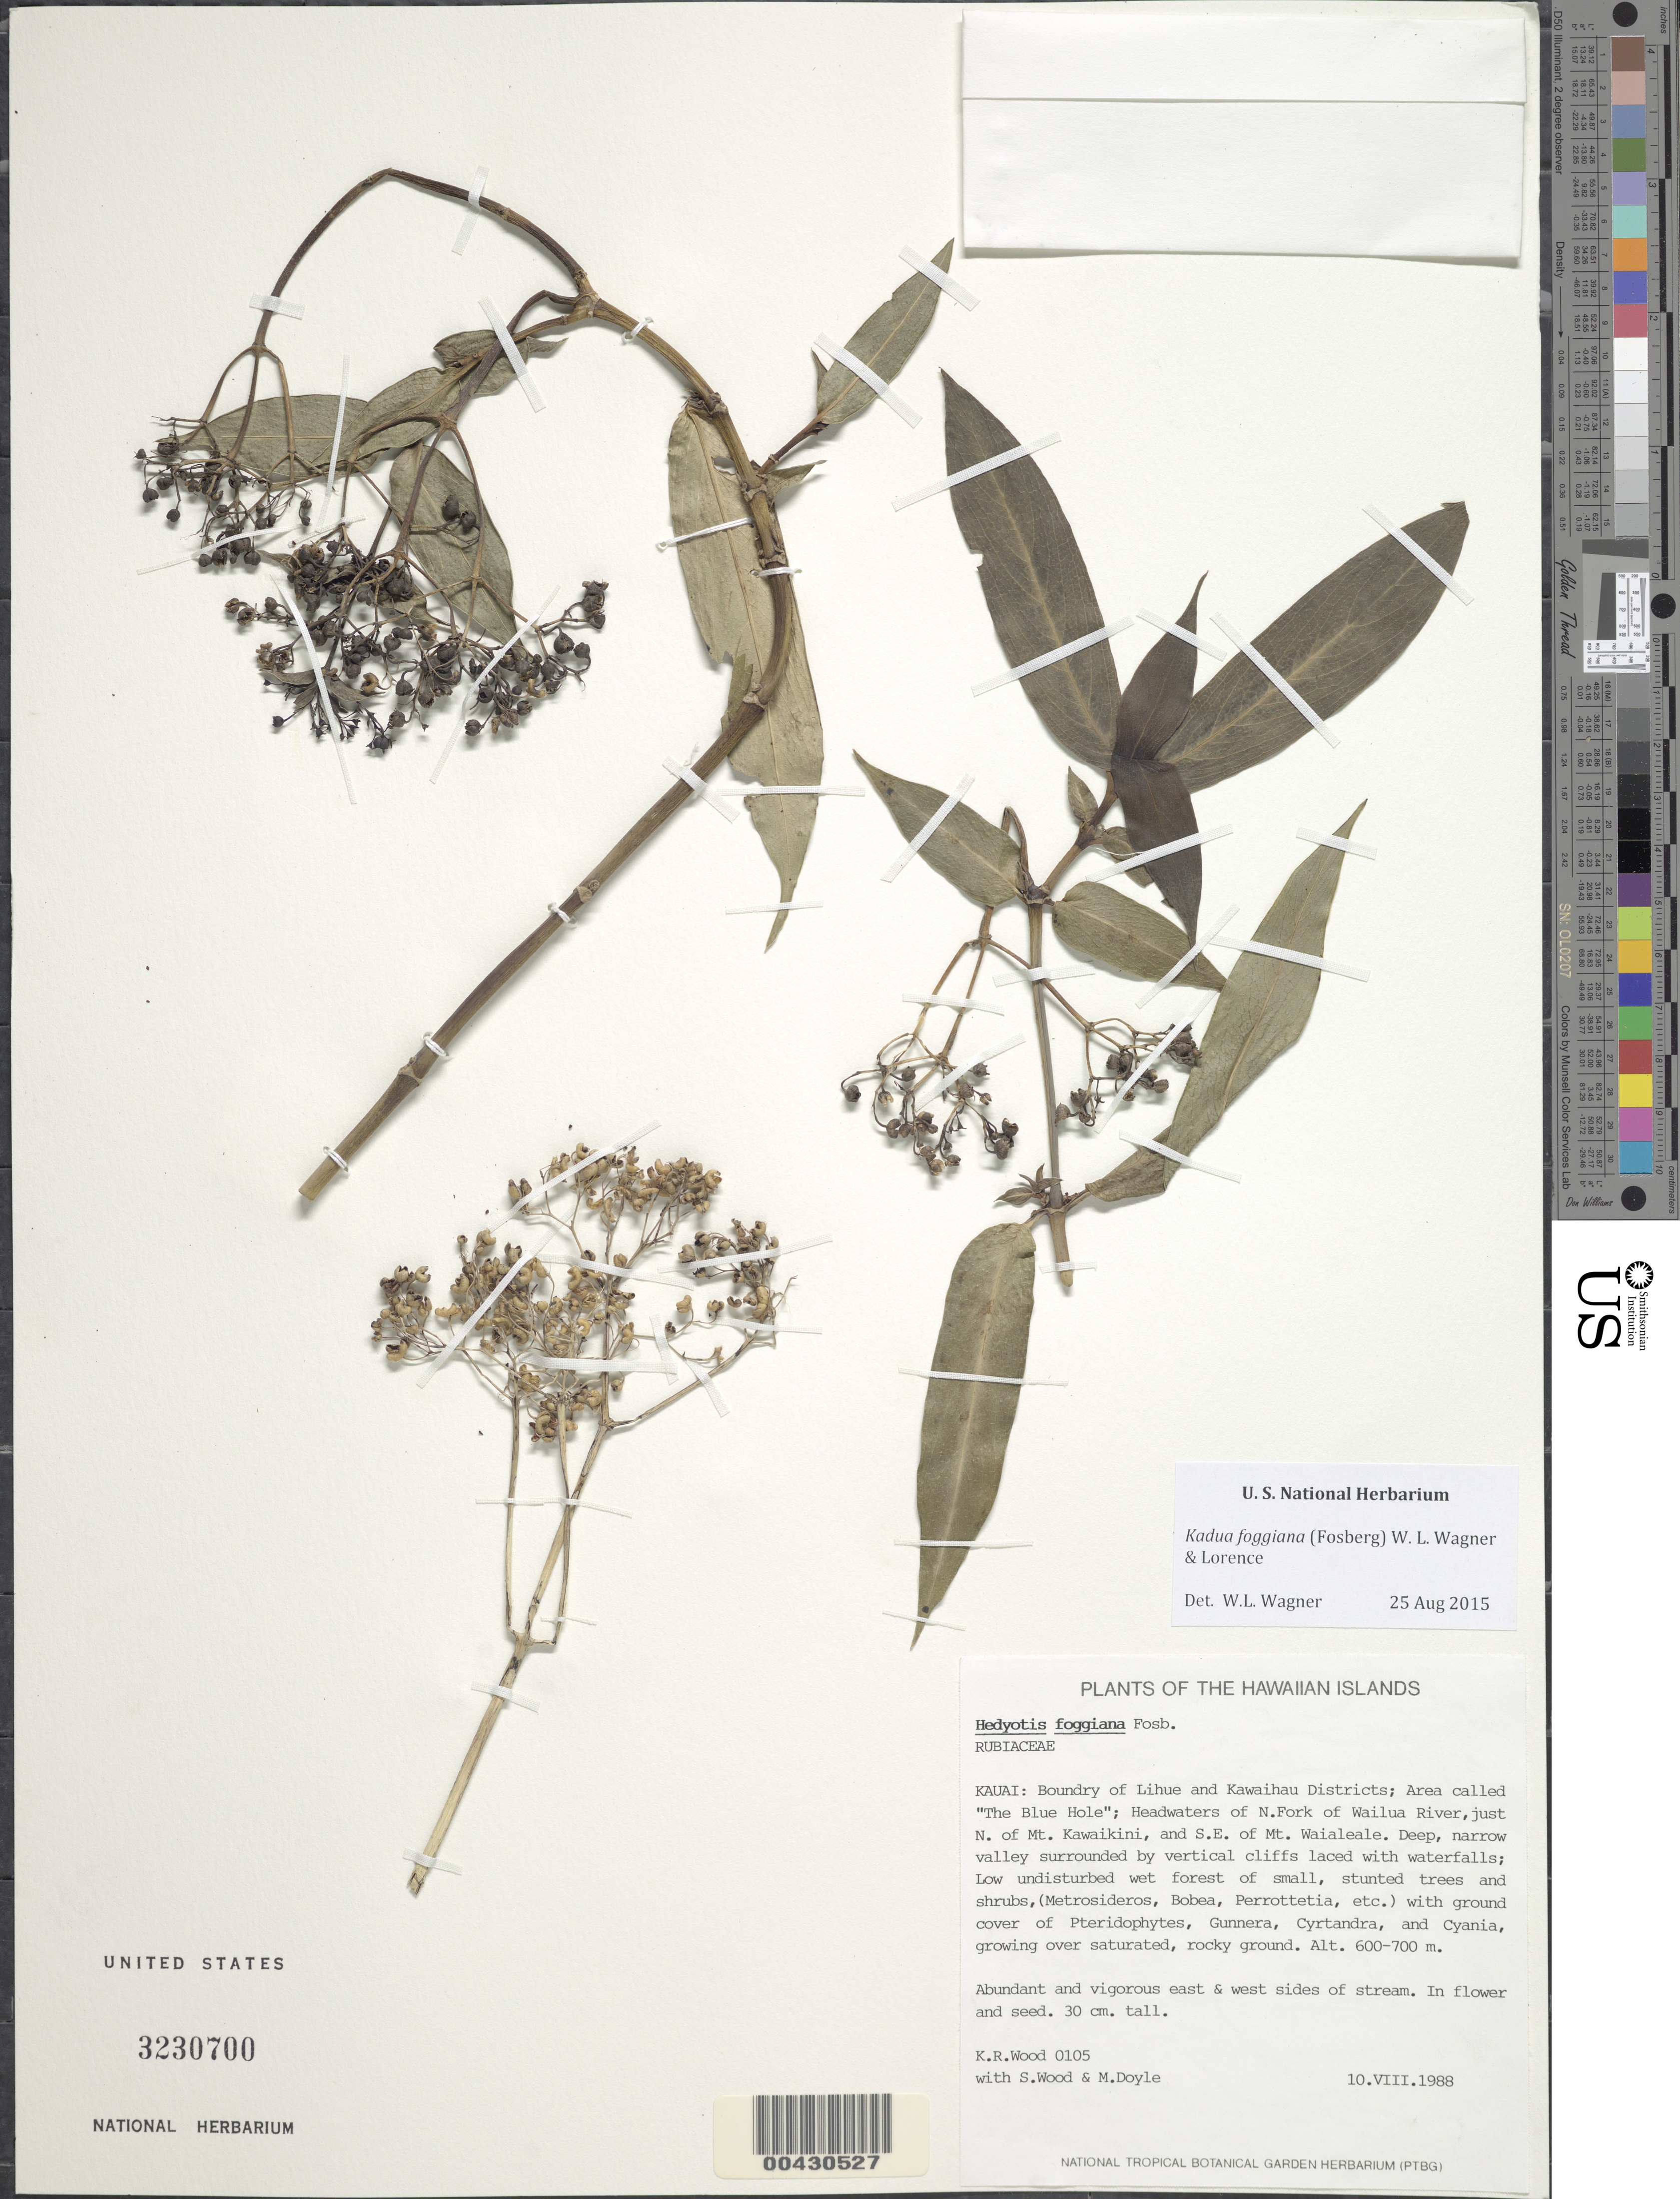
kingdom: Plantae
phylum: Tracheophyta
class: Magnoliopsida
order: Gentianales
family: Rubiaceae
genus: Kadua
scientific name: Kadua foggiana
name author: (Fosberg) W.L. Wagner & Lorence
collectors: K. R. Wood, S. Wood & M. Doyle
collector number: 0105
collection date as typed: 10 Aug 1988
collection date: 1988-08-10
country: United States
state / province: Hawaii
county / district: Kauai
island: Kaua'i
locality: Boundary of Lihue and Kawaihau Dists., area called The Blue Hole, headwtrs of N fork of Wailua River, just N oif Mt. Kawaikini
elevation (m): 600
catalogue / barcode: US 3230700